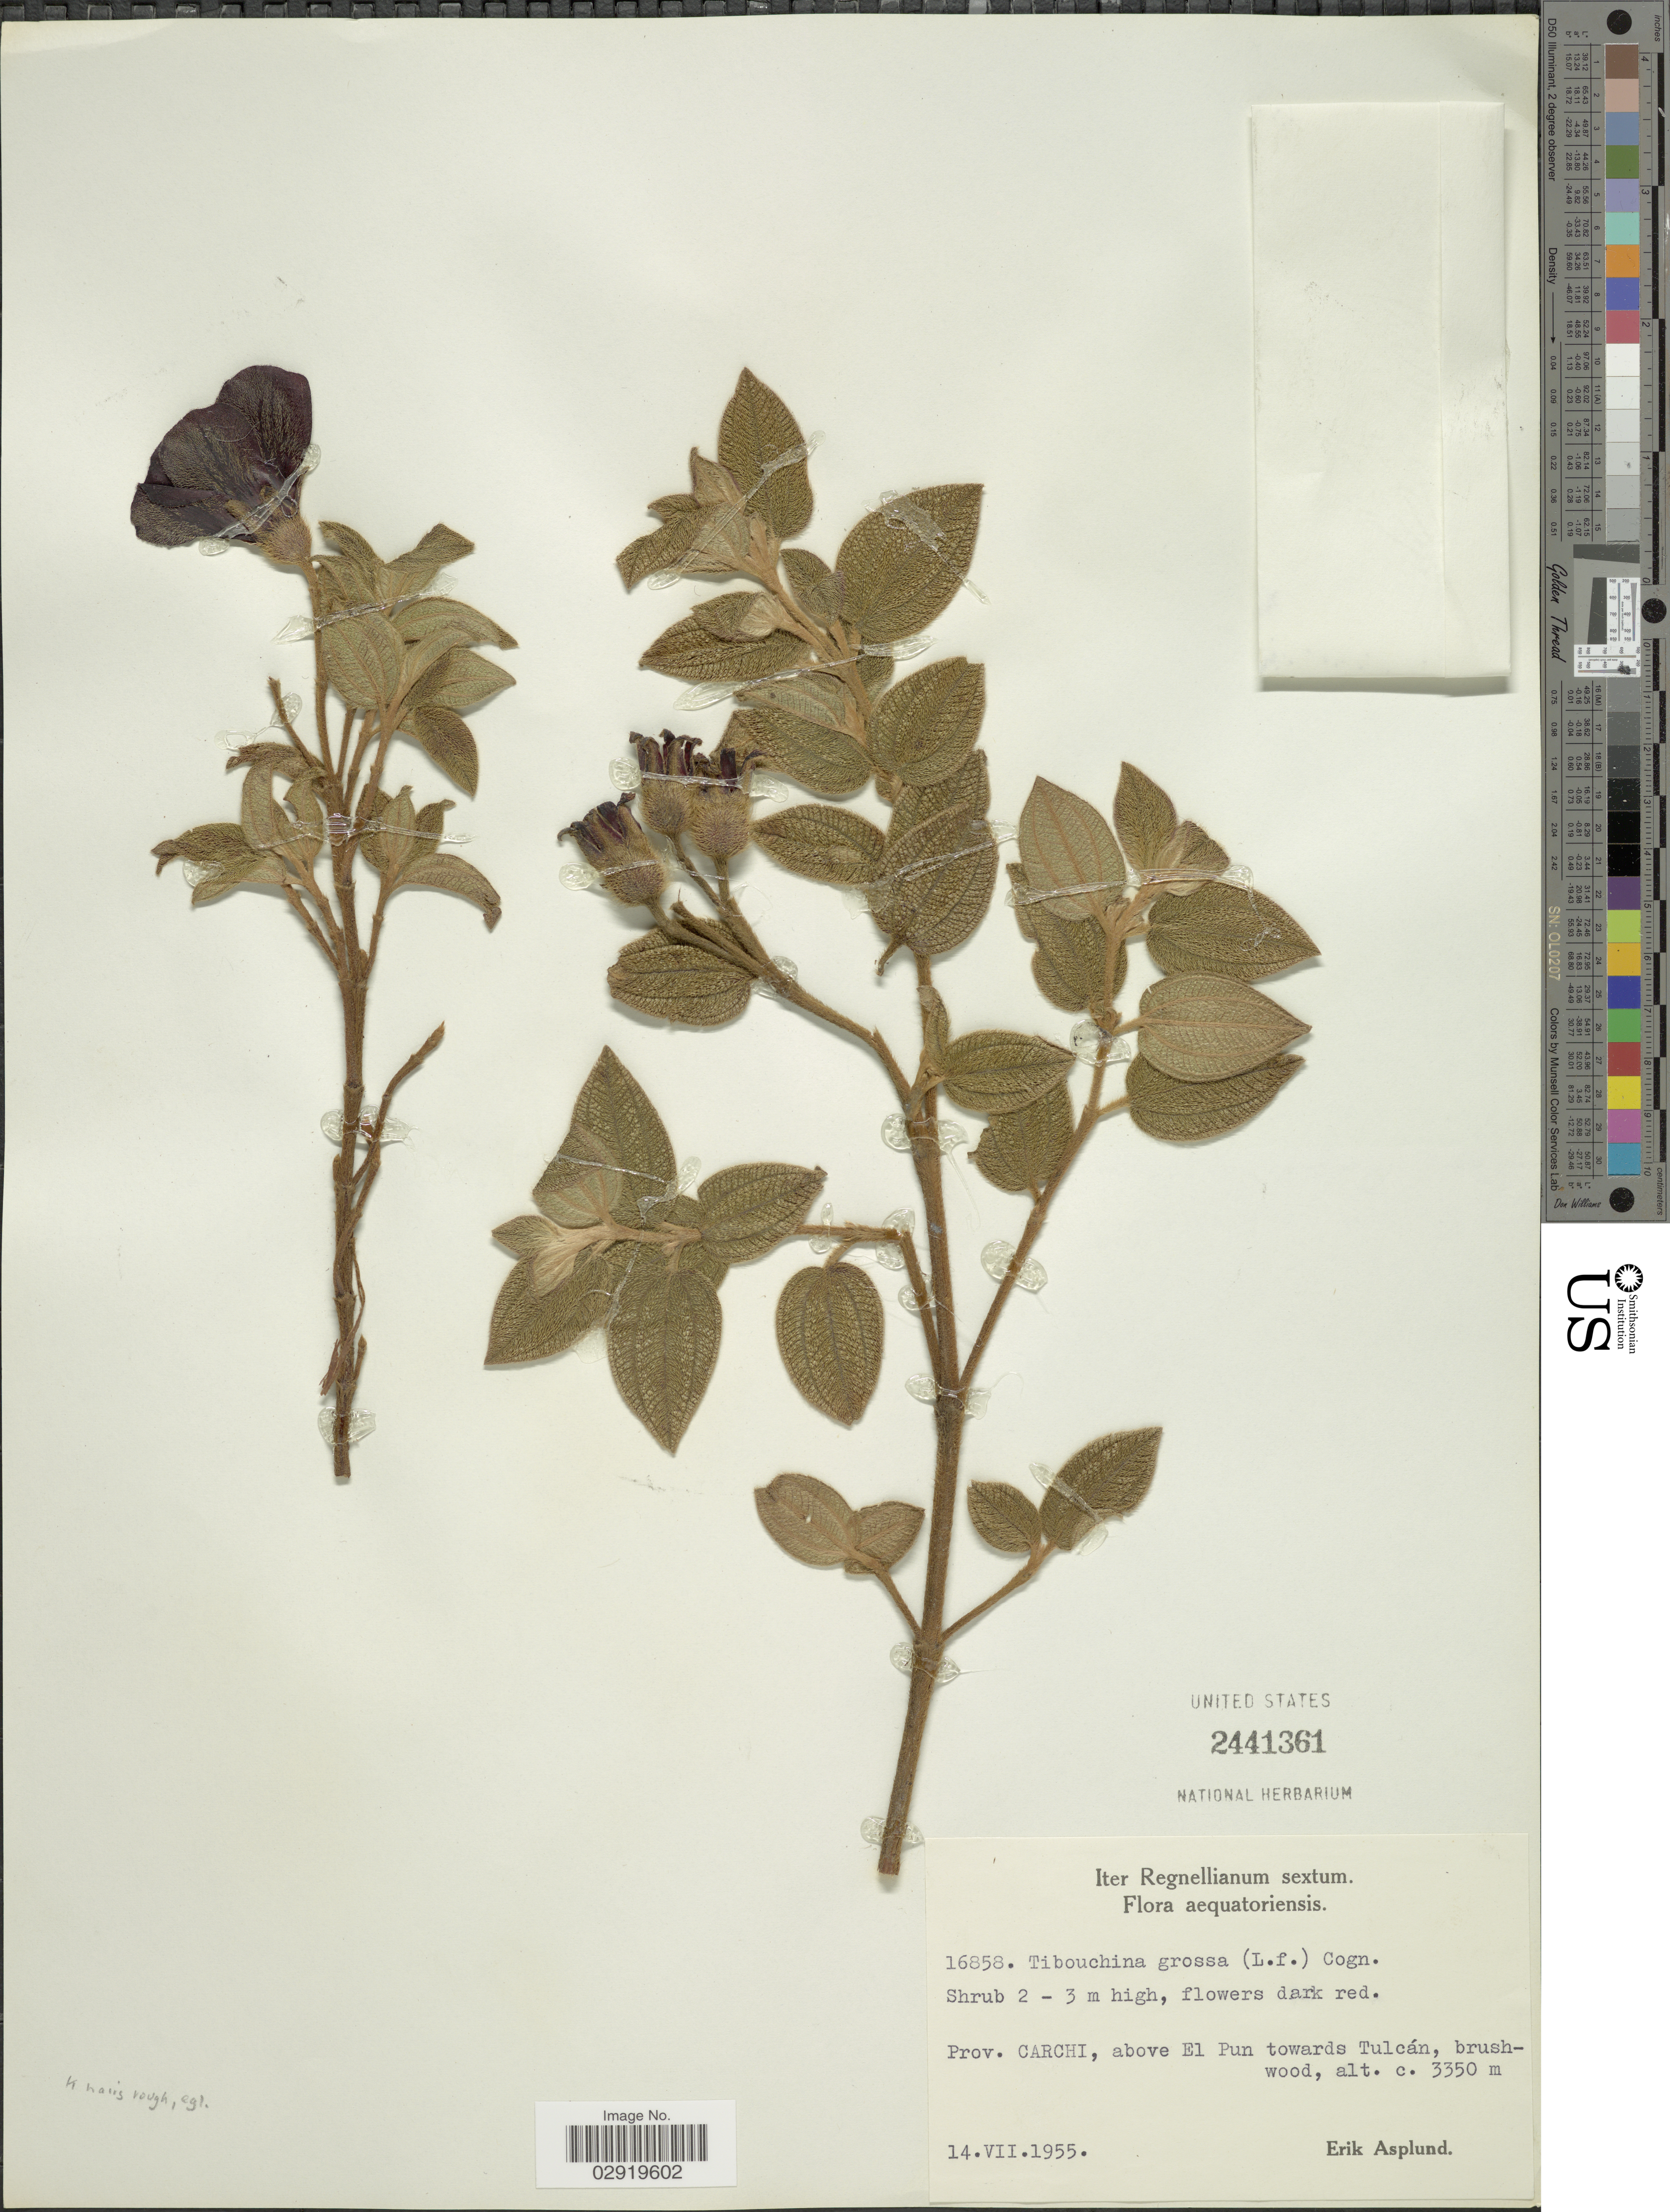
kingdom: Plantae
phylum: Tracheophyta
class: Magnoliopsida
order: Myrtales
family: Melastomataceae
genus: Chaetogastra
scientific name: Chaetogastra grossa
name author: (L. f.) P.J.F. Guim. & Michelang.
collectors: E. Asplund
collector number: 16858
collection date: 1955-07-14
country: Ecuador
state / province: Carchi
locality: Above El Pun towards Tulcán.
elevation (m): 3350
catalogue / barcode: US 2441361